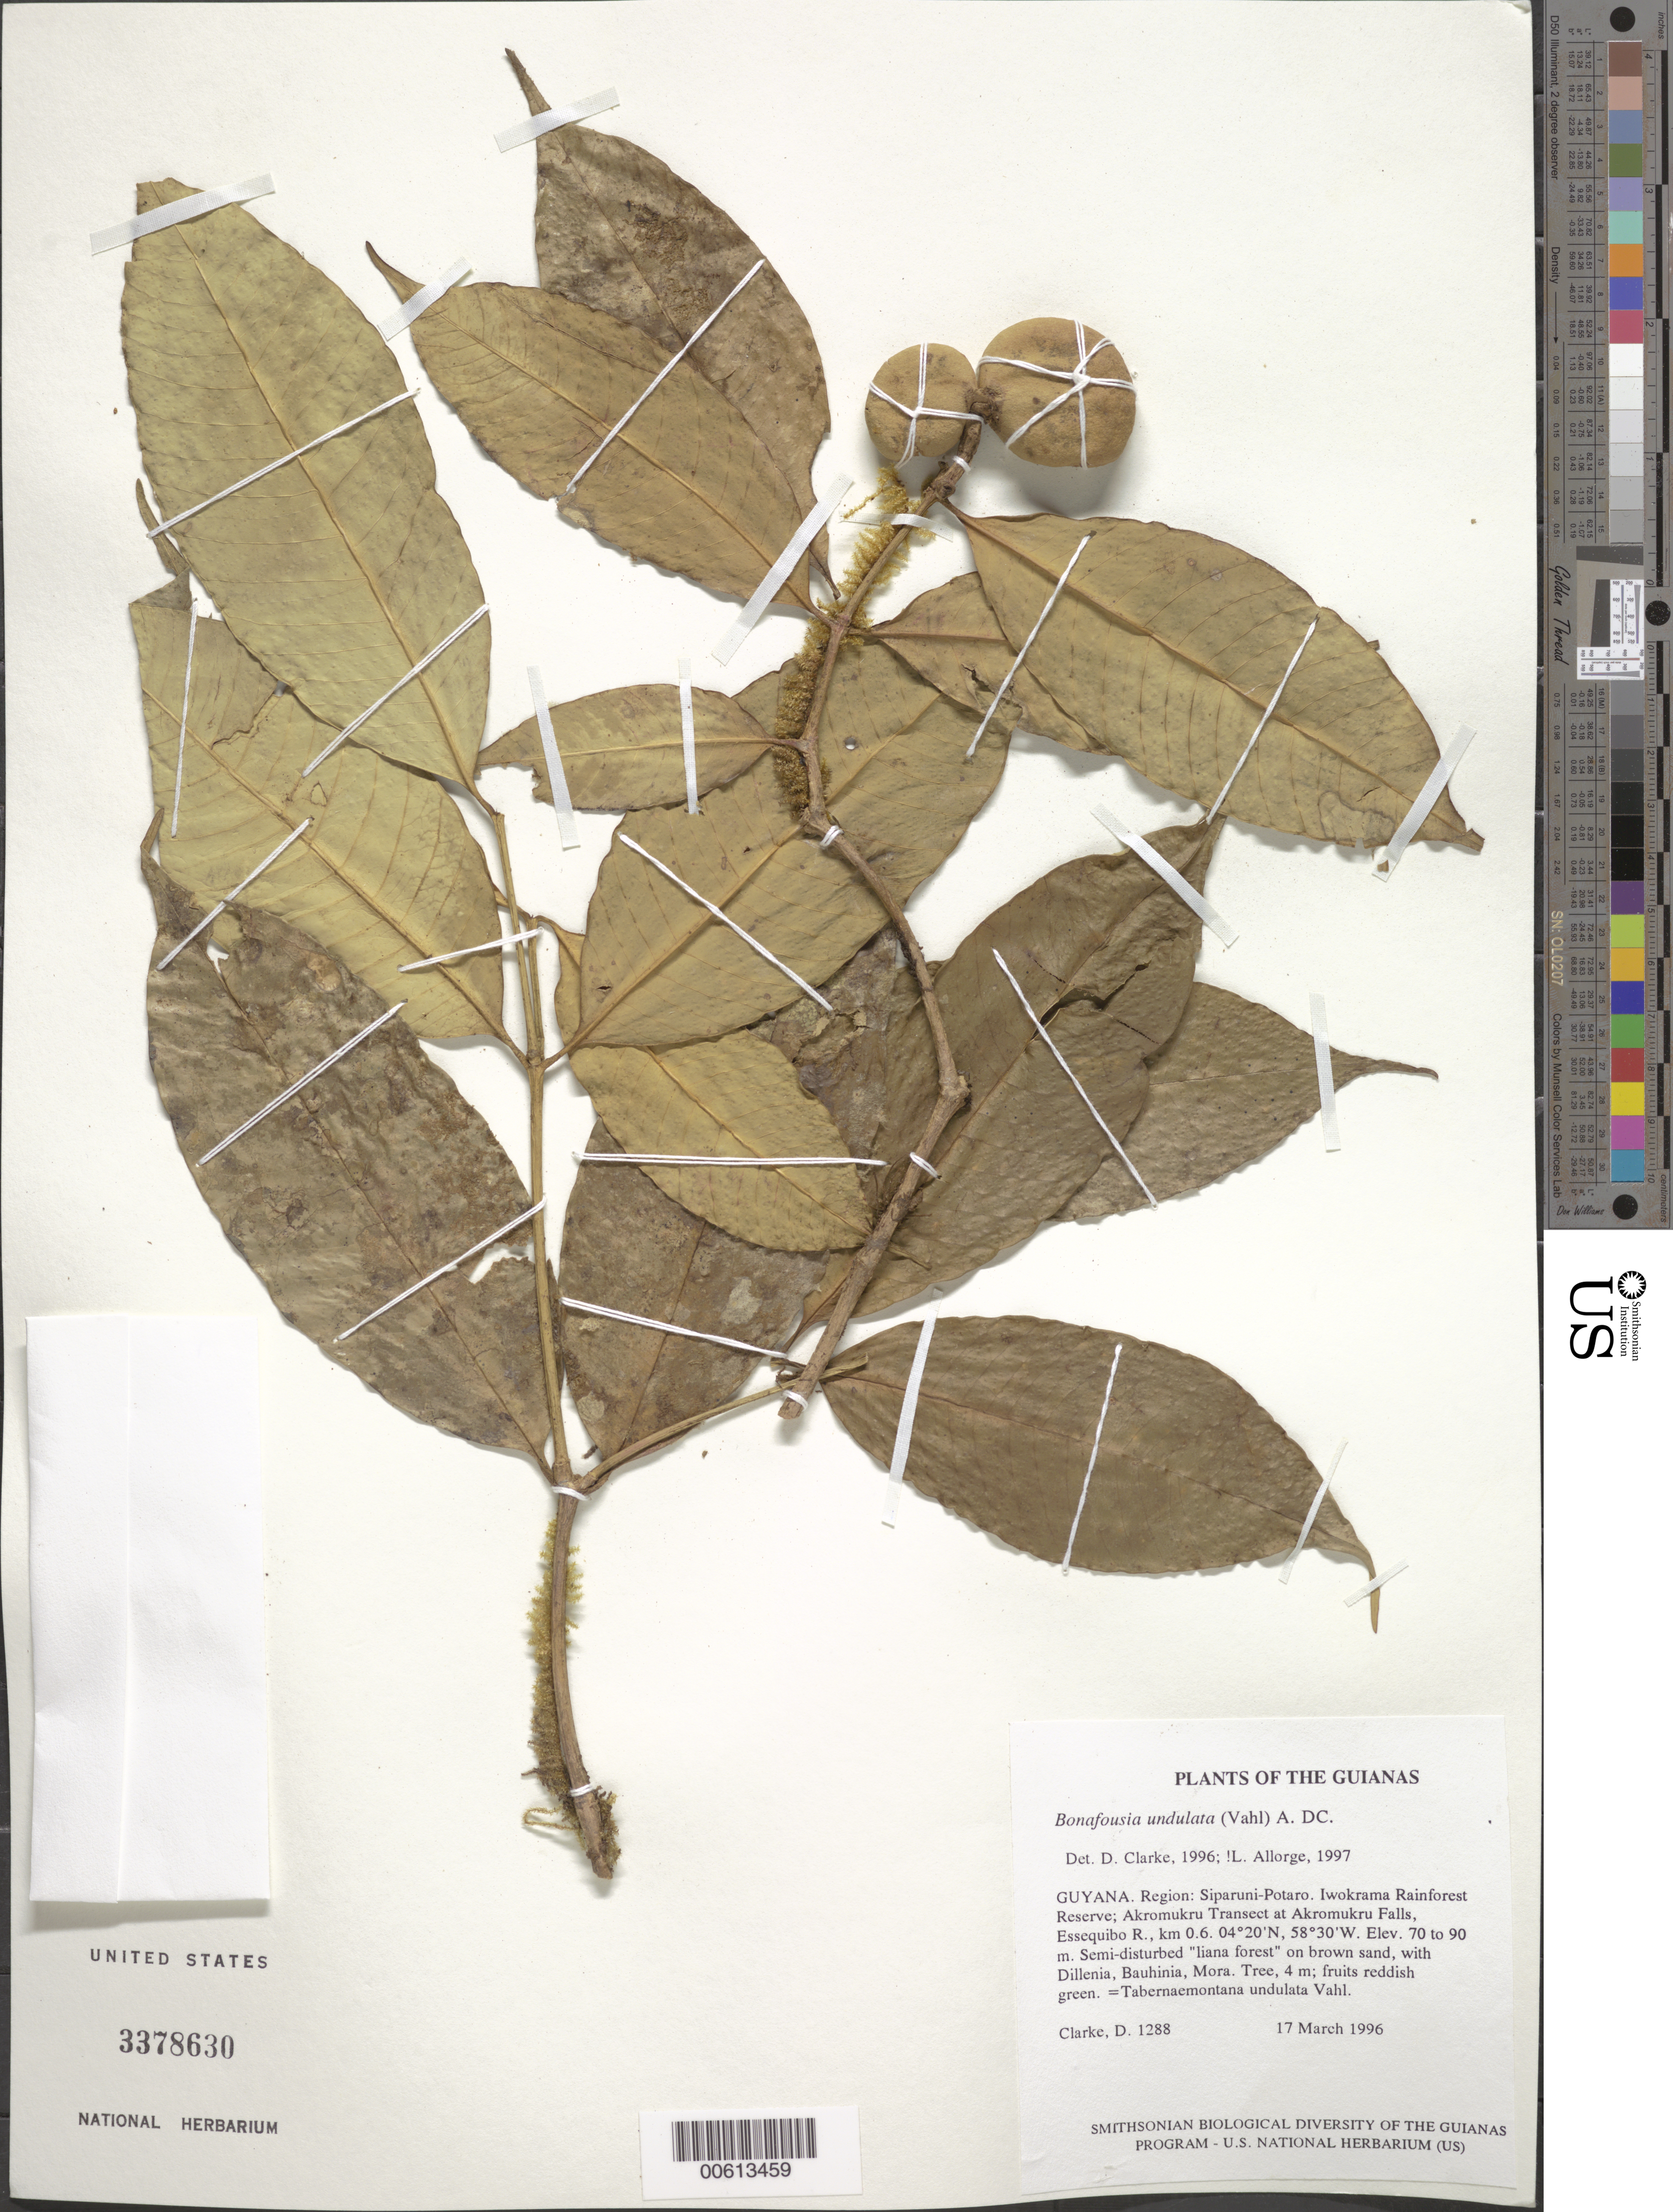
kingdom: Plantae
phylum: Tracheophyta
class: Magnoliopsida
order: Gentianales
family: Apocynaceae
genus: Bonafousia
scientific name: Bonafousia undulata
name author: (Vahl) A. DC.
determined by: Allorge, L.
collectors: H. D. Clarke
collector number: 1288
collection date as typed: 17 March 1996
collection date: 1996-03-17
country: Guyana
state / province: Potaro-Siparuni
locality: Iwokrama Rainforest Reserve; Akromukru Transect at Akromukru Falls, Essequibo R., km 0.6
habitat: Semi-disturbed "liana forest" on brown sand, with Pinzona, Bauhinia, Mora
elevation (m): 70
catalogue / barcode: US 3378630